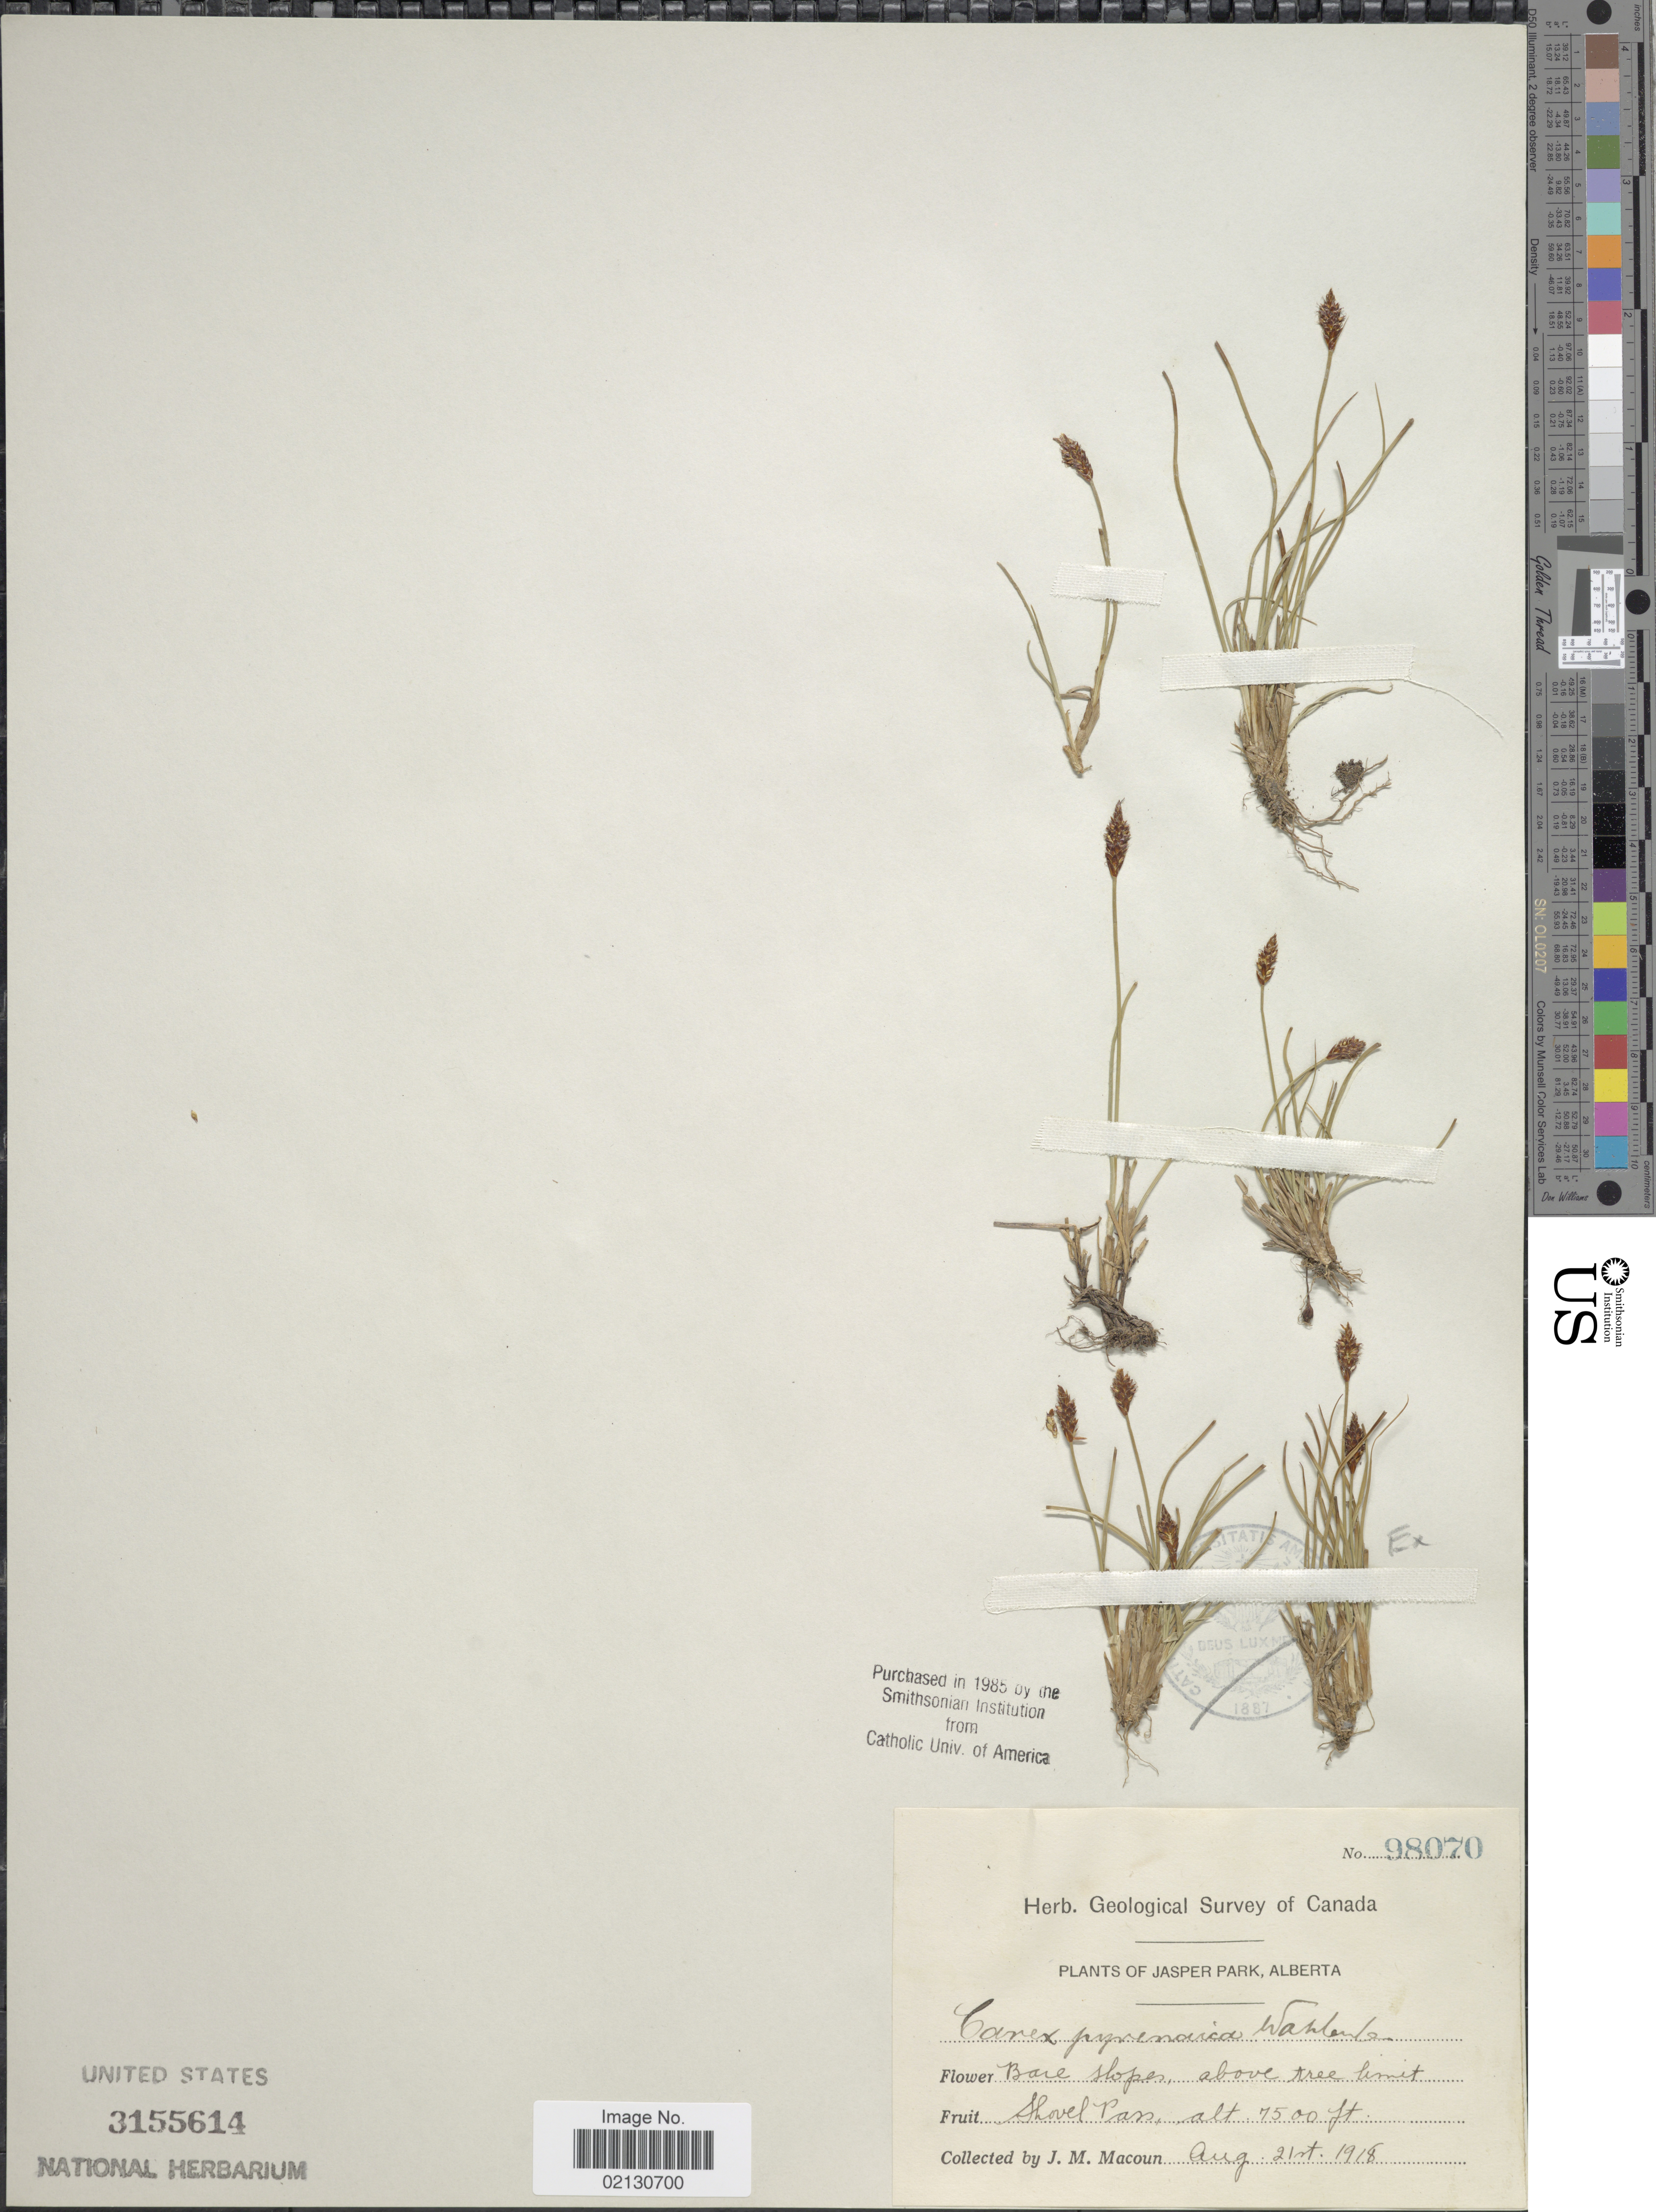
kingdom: Plantae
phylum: Tracheophyta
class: Liliopsida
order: Poales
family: Cyperaceae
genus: Carex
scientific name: Carex micropoda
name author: C.A. Mey.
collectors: J. M. Macoun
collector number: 98070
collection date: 1918-08-21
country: Canada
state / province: Alberta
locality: Jasper Park. Shovel Pass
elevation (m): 2286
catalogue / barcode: US 3155614